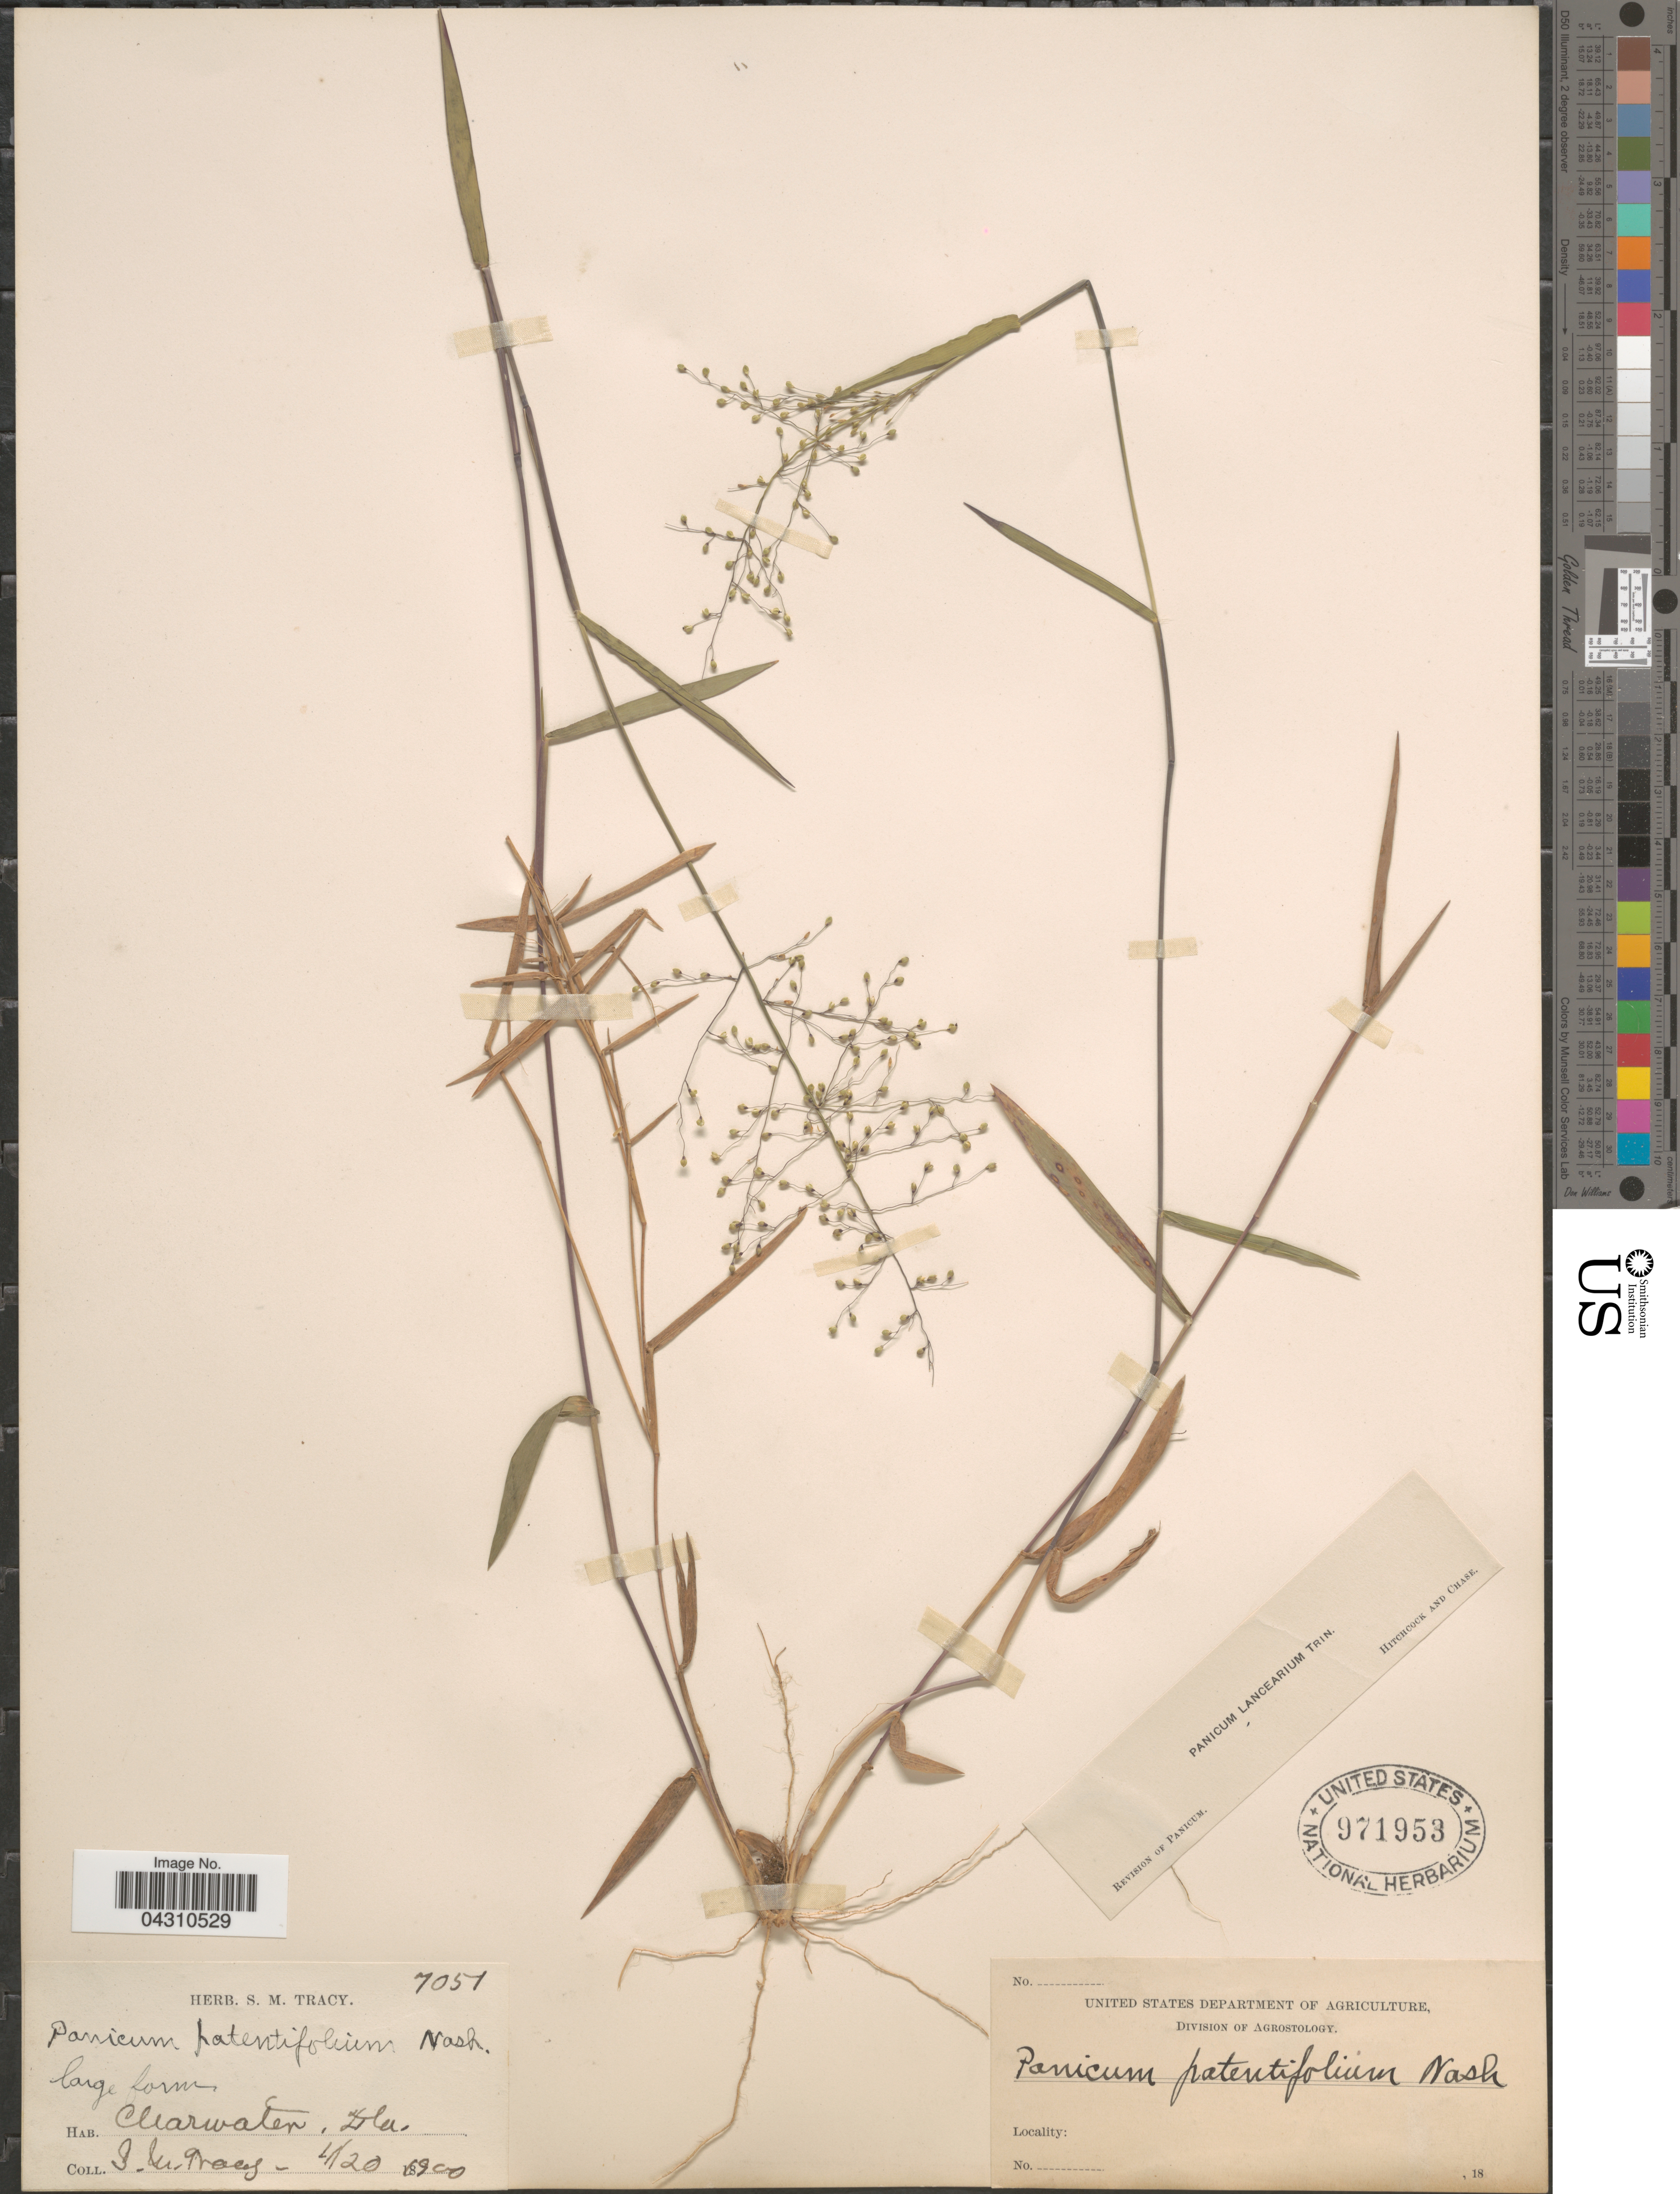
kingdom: Plantae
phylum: Tracheophyta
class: Liliopsida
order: Poales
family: Poaceae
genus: Dichanthelium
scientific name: Dichanthelium portoricense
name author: (Desv. ex Ham.) B.F. Hansen & Wunderlin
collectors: S. M. Tracy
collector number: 7051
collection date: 1900-04-20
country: United States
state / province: Florida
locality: Clearwater.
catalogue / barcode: US 971953